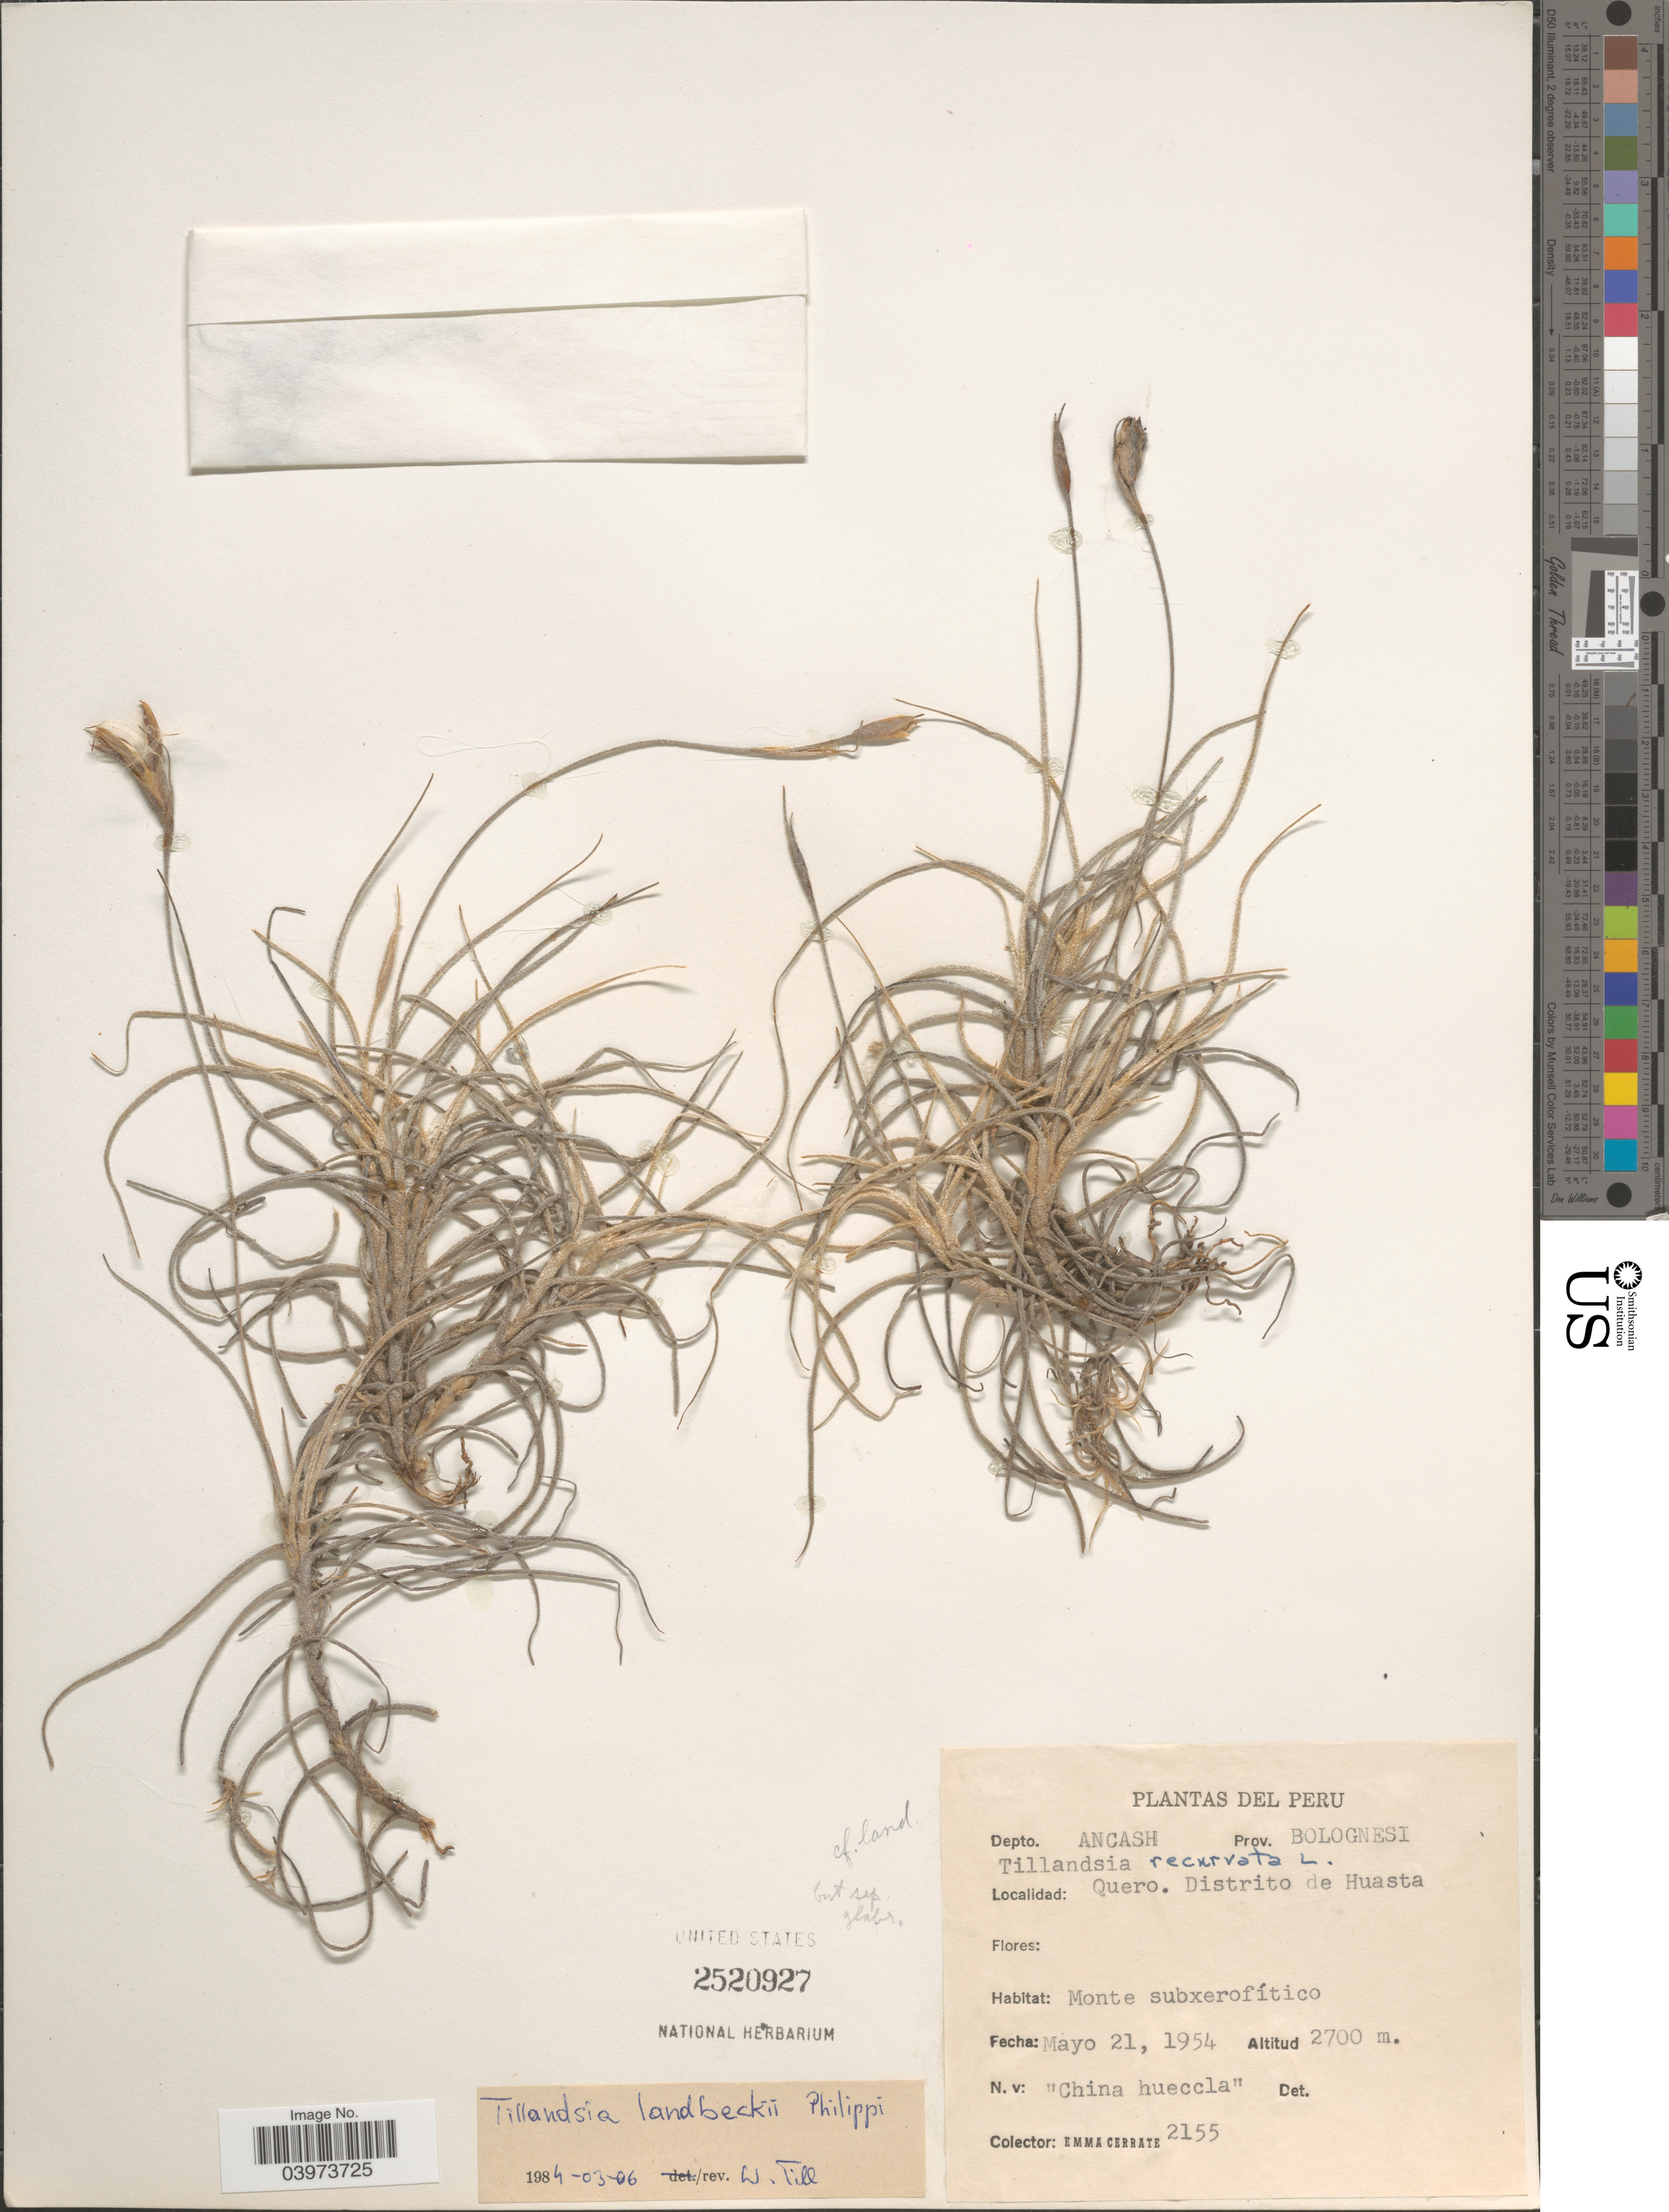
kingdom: Plantae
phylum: Tracheophyta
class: Liliopsida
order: Poales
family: Bromeliaceae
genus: Tillandsia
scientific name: Tillandsia landbeckii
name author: Phil.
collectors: E. Cerrate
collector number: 2155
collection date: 1954-05-21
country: Peru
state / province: Ancash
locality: Depto. Ancash. Prov. Bolognesi. Quero. Distrito de Huasta.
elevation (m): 2700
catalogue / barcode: US 2520927